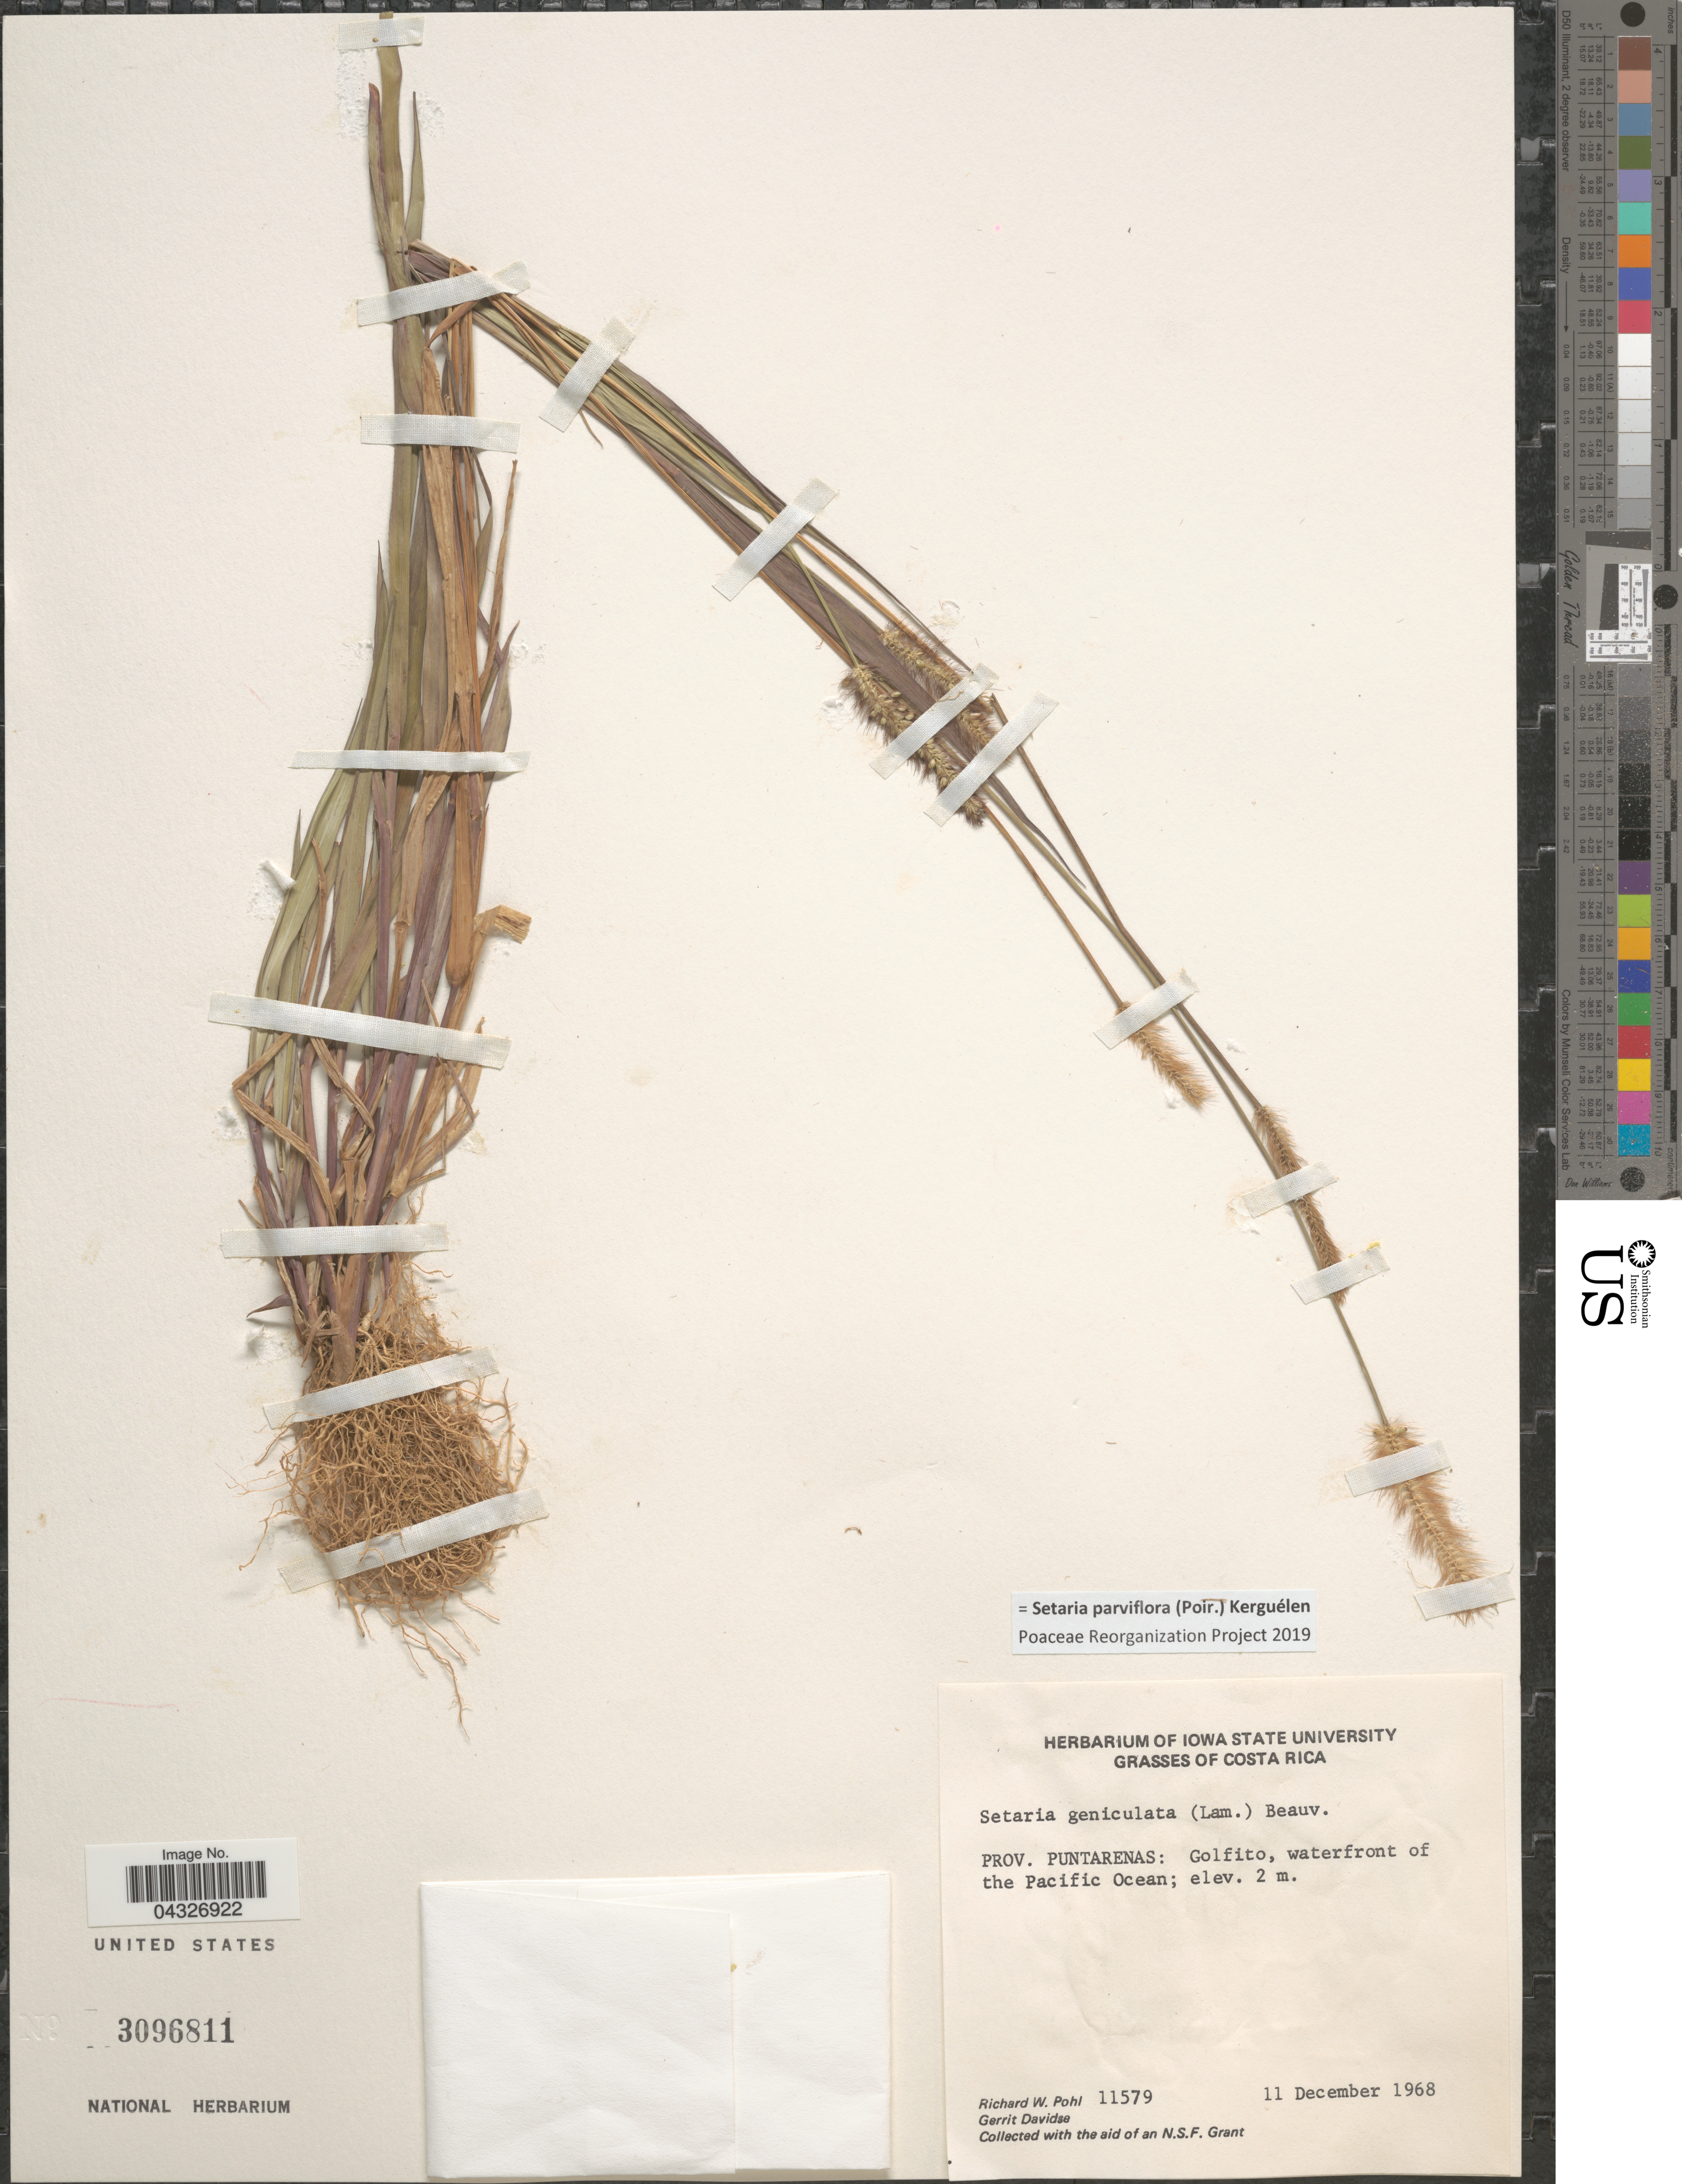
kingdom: Plantae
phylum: Tracheophyta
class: Liliopsida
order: Poales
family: Poaceae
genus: Setaria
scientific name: Setaria parviflora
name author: (Poir.) Kerguélen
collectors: R. W. Pohl & G. Davidse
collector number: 11579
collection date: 1968-12-11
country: Costa Rica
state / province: Puntarenas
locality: Golfito, waterfront of the Pacific Ocean.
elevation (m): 2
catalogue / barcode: US 3096811